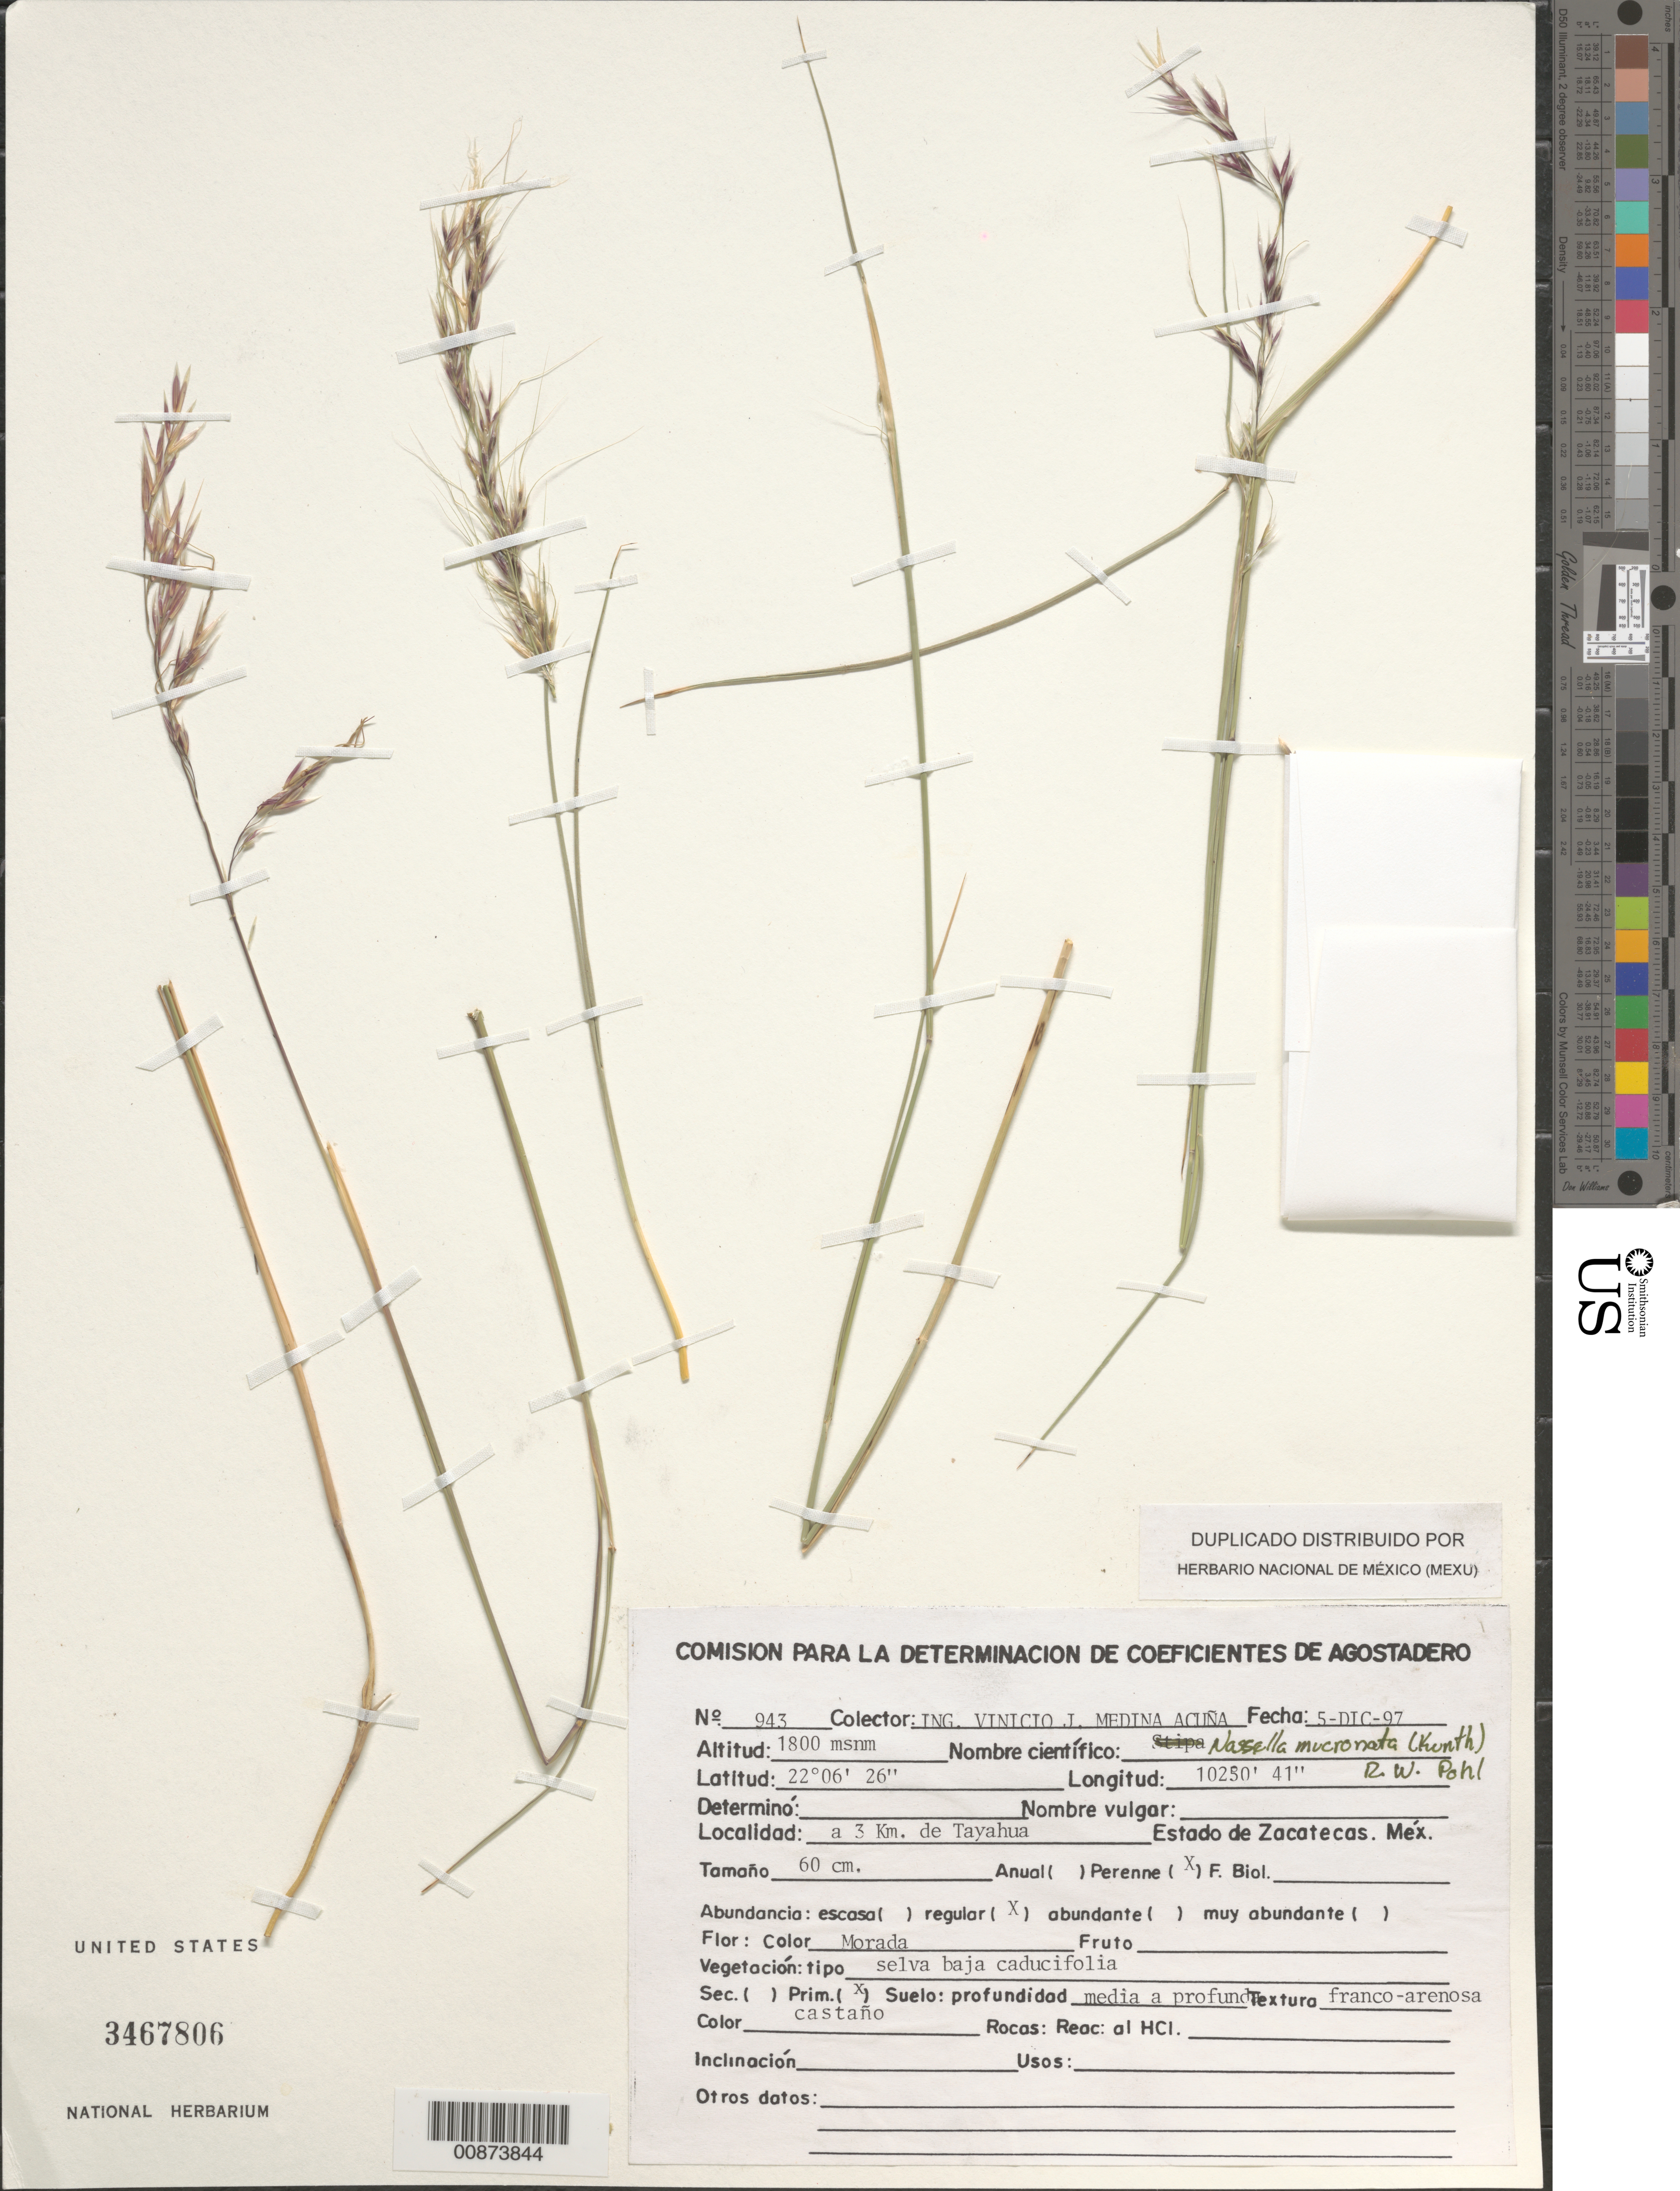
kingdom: Plantae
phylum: Tracheophyta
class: Liliopsida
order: Poales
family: Poaceae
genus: Nassella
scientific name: Nassella mucronata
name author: (Kunth) R.W. Pohl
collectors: V. J. Acuna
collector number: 943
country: Mexico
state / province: Zacatecas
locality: Tayahua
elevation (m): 1800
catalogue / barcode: US 3467806